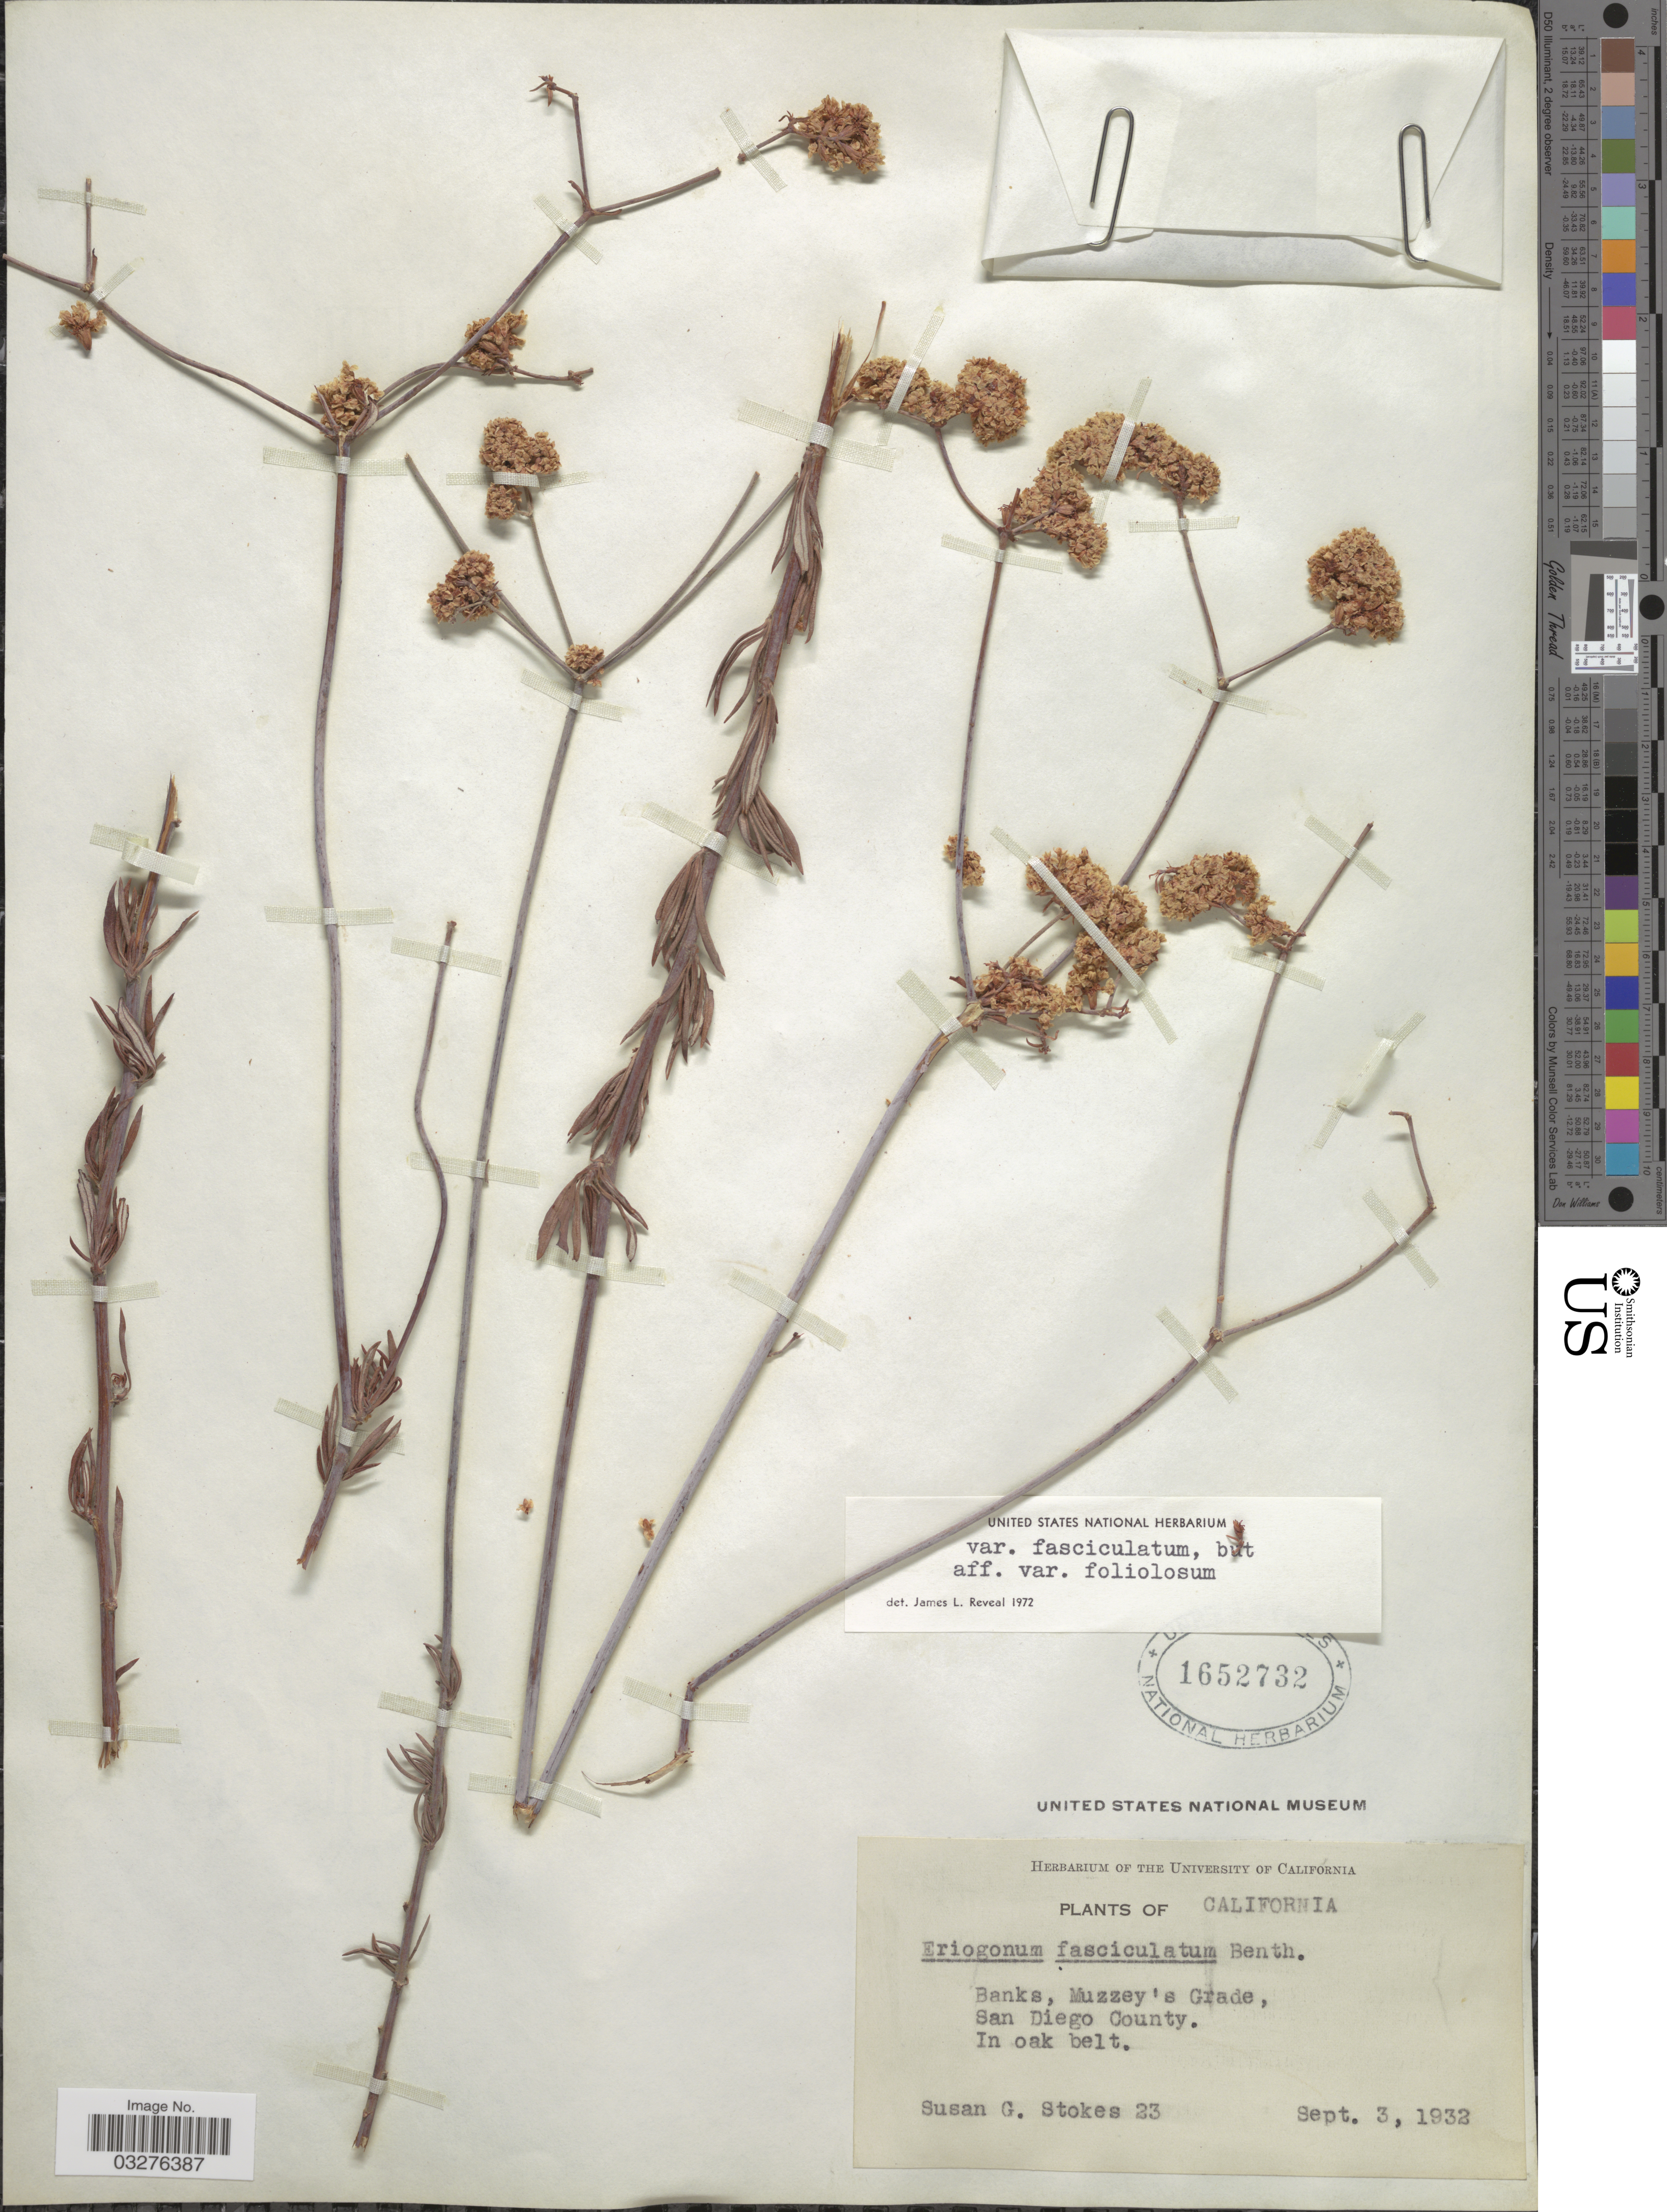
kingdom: Plantae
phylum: Tracheophyta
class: Magnoliopsida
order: Caryophyllales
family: Polygonaceae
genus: Eriogonum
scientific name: Eriogonum fasciculatum var. fasciculatum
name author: Benth.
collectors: S. G. Stokes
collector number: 23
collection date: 1932-09-03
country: United States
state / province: California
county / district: San Diego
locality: Muzzey's Grade, San Diego County.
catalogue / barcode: US 1652732